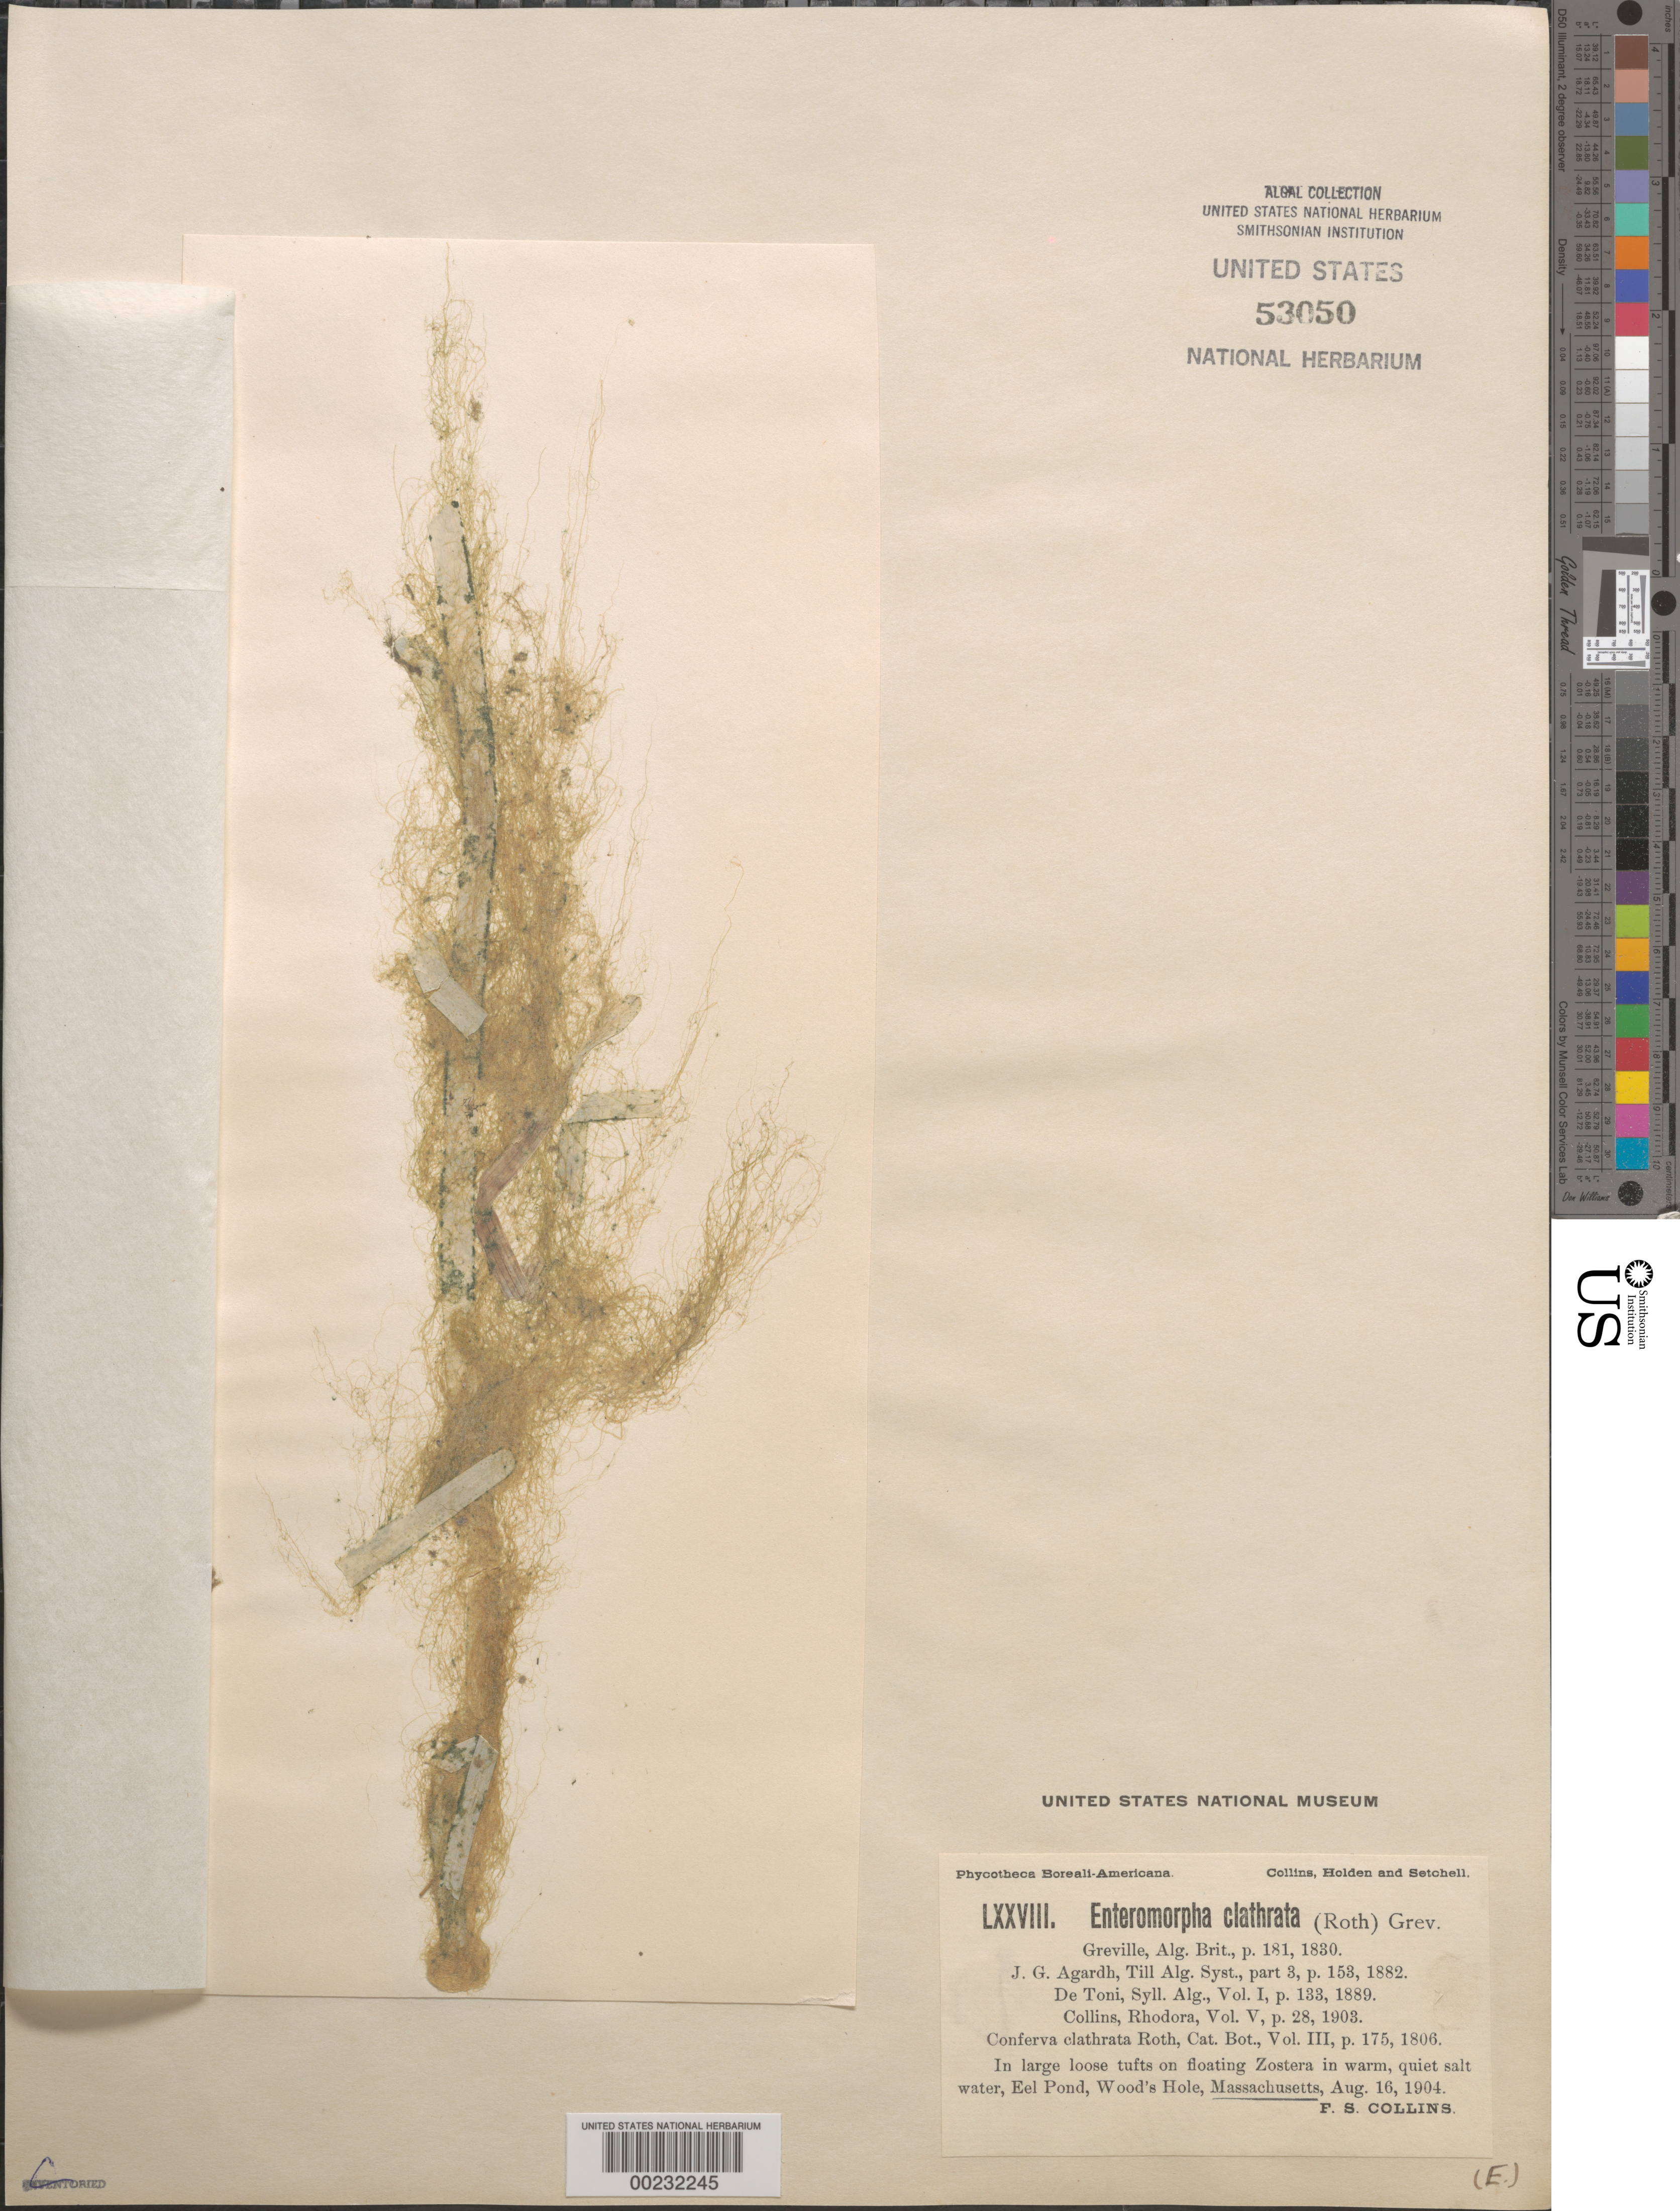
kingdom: Plantae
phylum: Chlorophyta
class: Ulvophyceae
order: Bryopsidales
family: Caulerpaceae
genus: Caulerpa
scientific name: Caulerpa chemnitzia var. vanbossae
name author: (Setch. & N.L. Gardner) Fern.-Garcia & Riosm.-Rod.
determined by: Algae name updating Project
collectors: F. Collins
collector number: PB-A Lxxviii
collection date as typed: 16 Aug 1904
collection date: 1904-08-16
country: United States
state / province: Massachusetts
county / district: Barnstable County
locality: Woods Hole, Eel Pond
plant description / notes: Collins, Holden & Setchell, Phycotheca Boreali-Americana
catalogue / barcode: US 53050